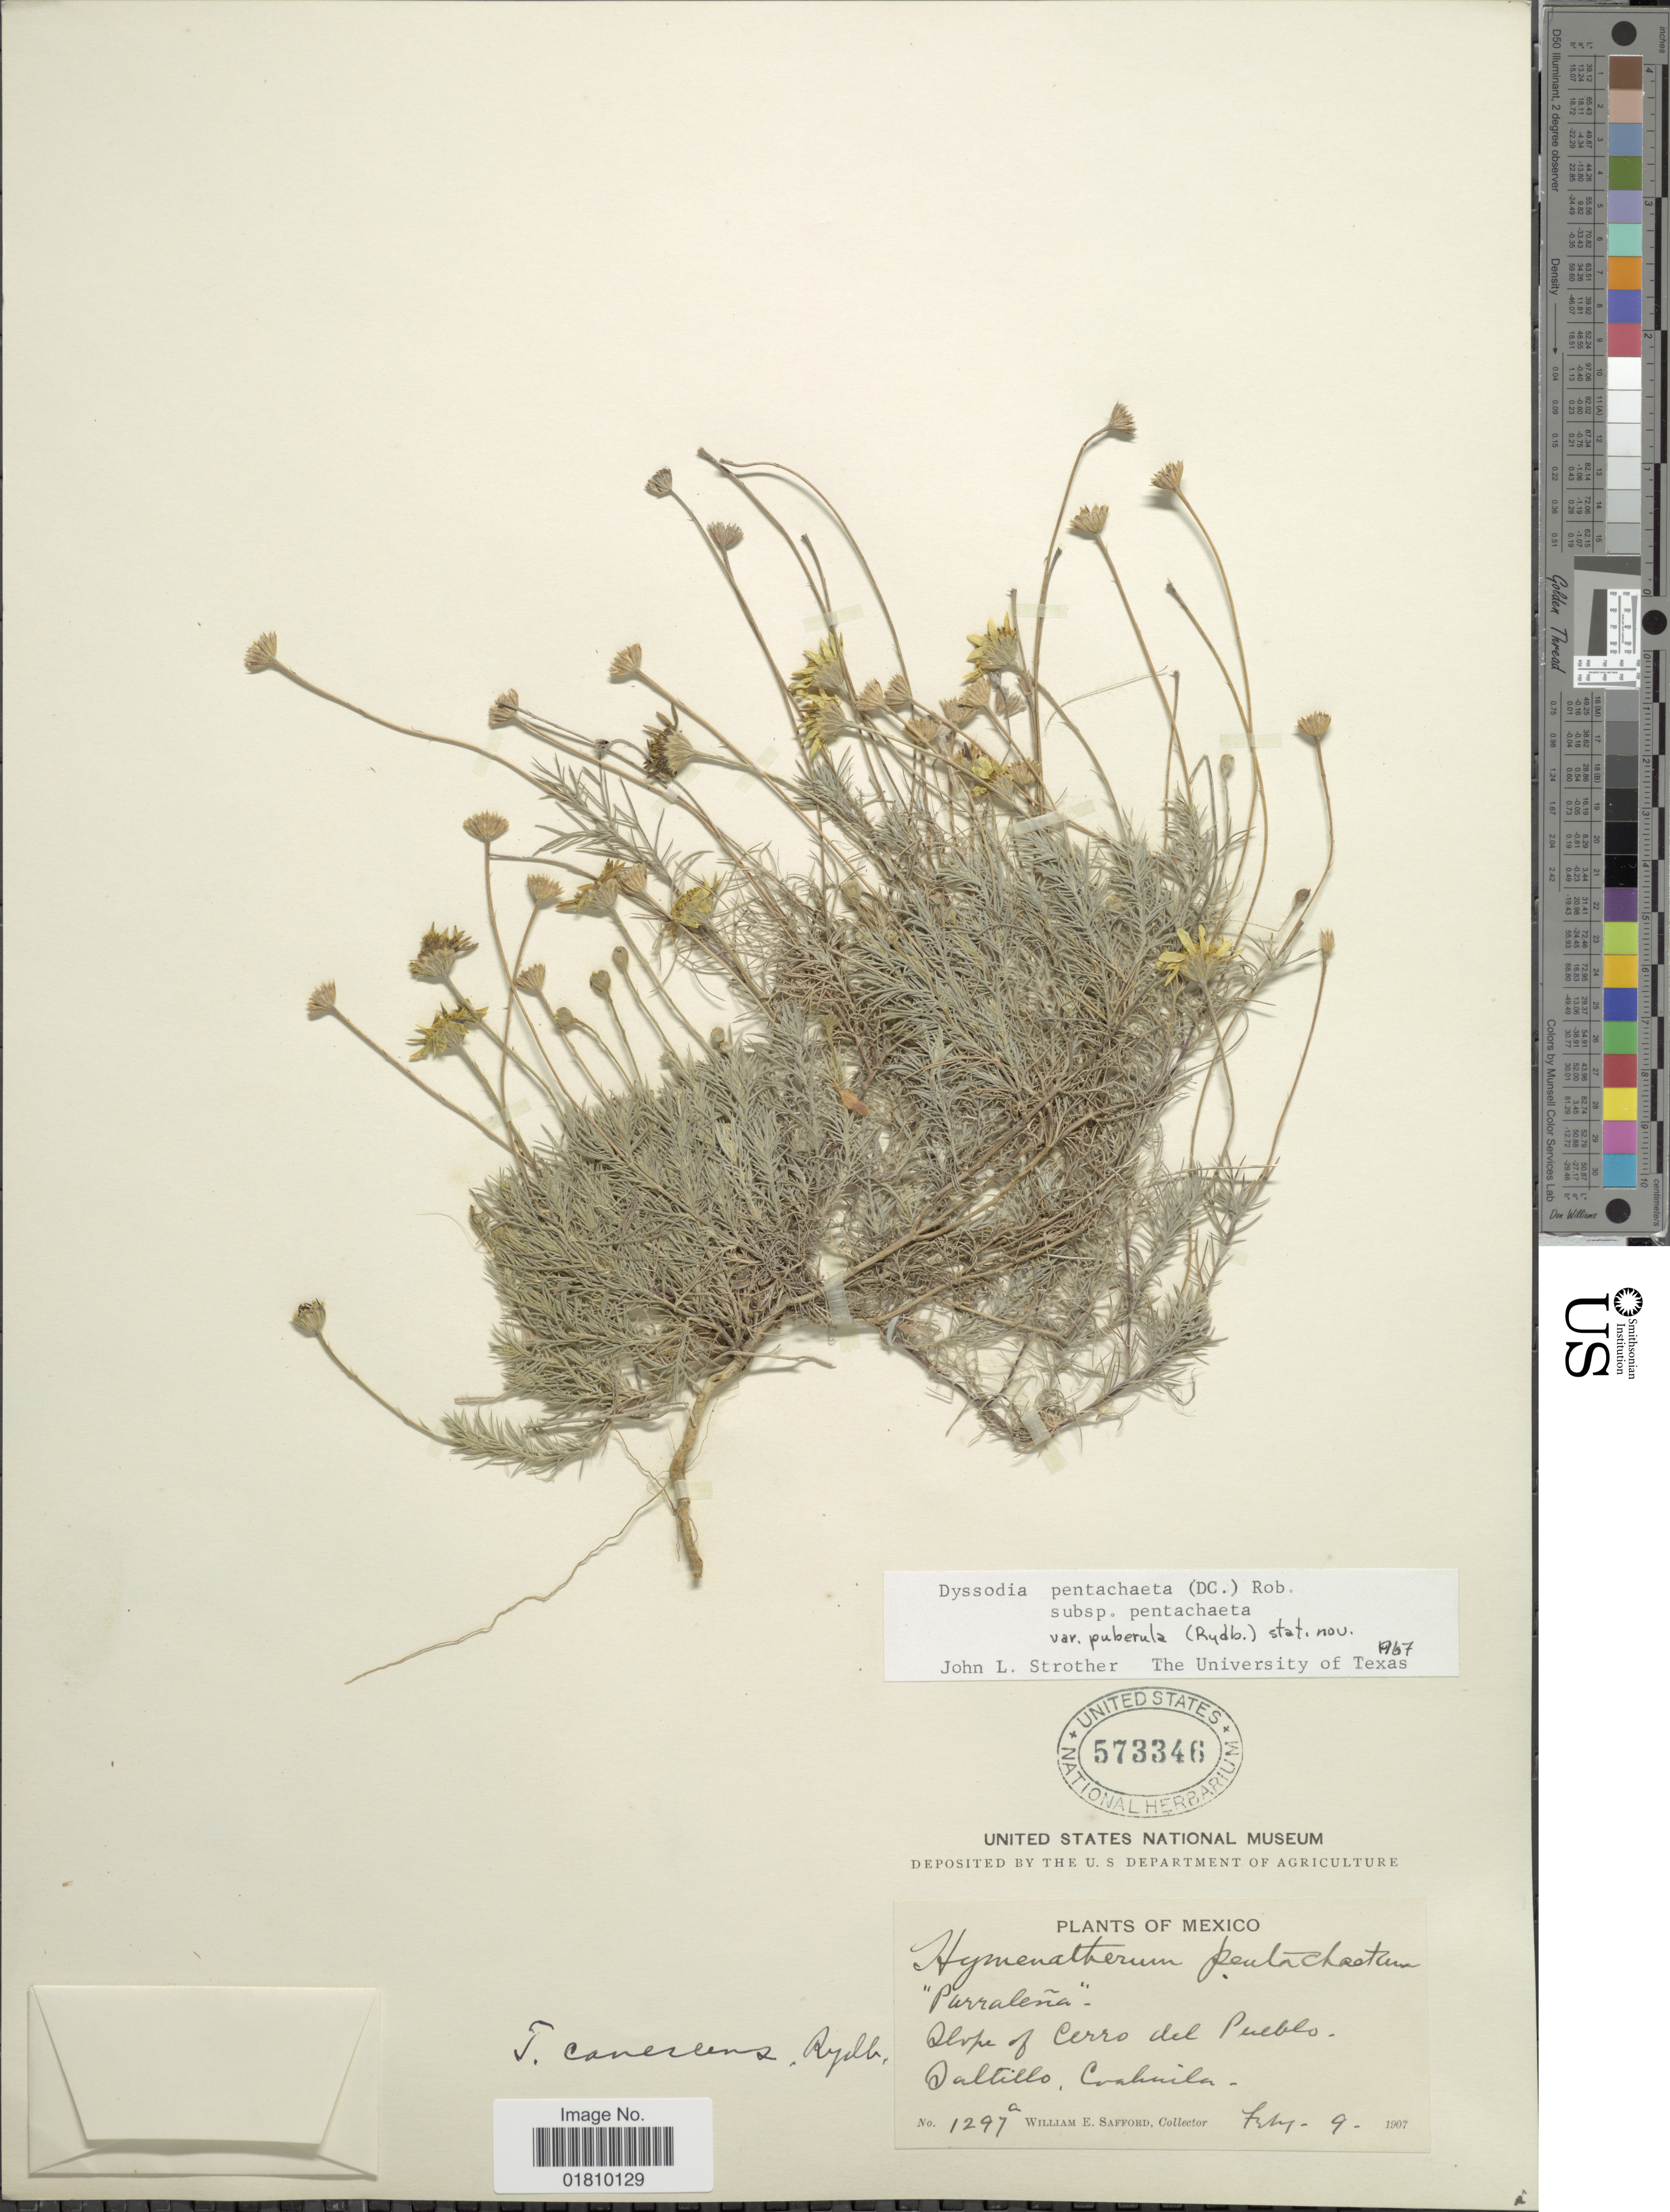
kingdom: Plantae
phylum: Tracheophyta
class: Magnoliopsida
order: Asterales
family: Asteraceae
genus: Thymophylla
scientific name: Thymophylla pentachaeta var. puberula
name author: (Rydb.) Strother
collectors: W. E. Safford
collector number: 1297a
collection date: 1907-02-09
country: Mexico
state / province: Coahuila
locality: Slope of Cerro del Pablo, Saltillo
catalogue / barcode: US 573346